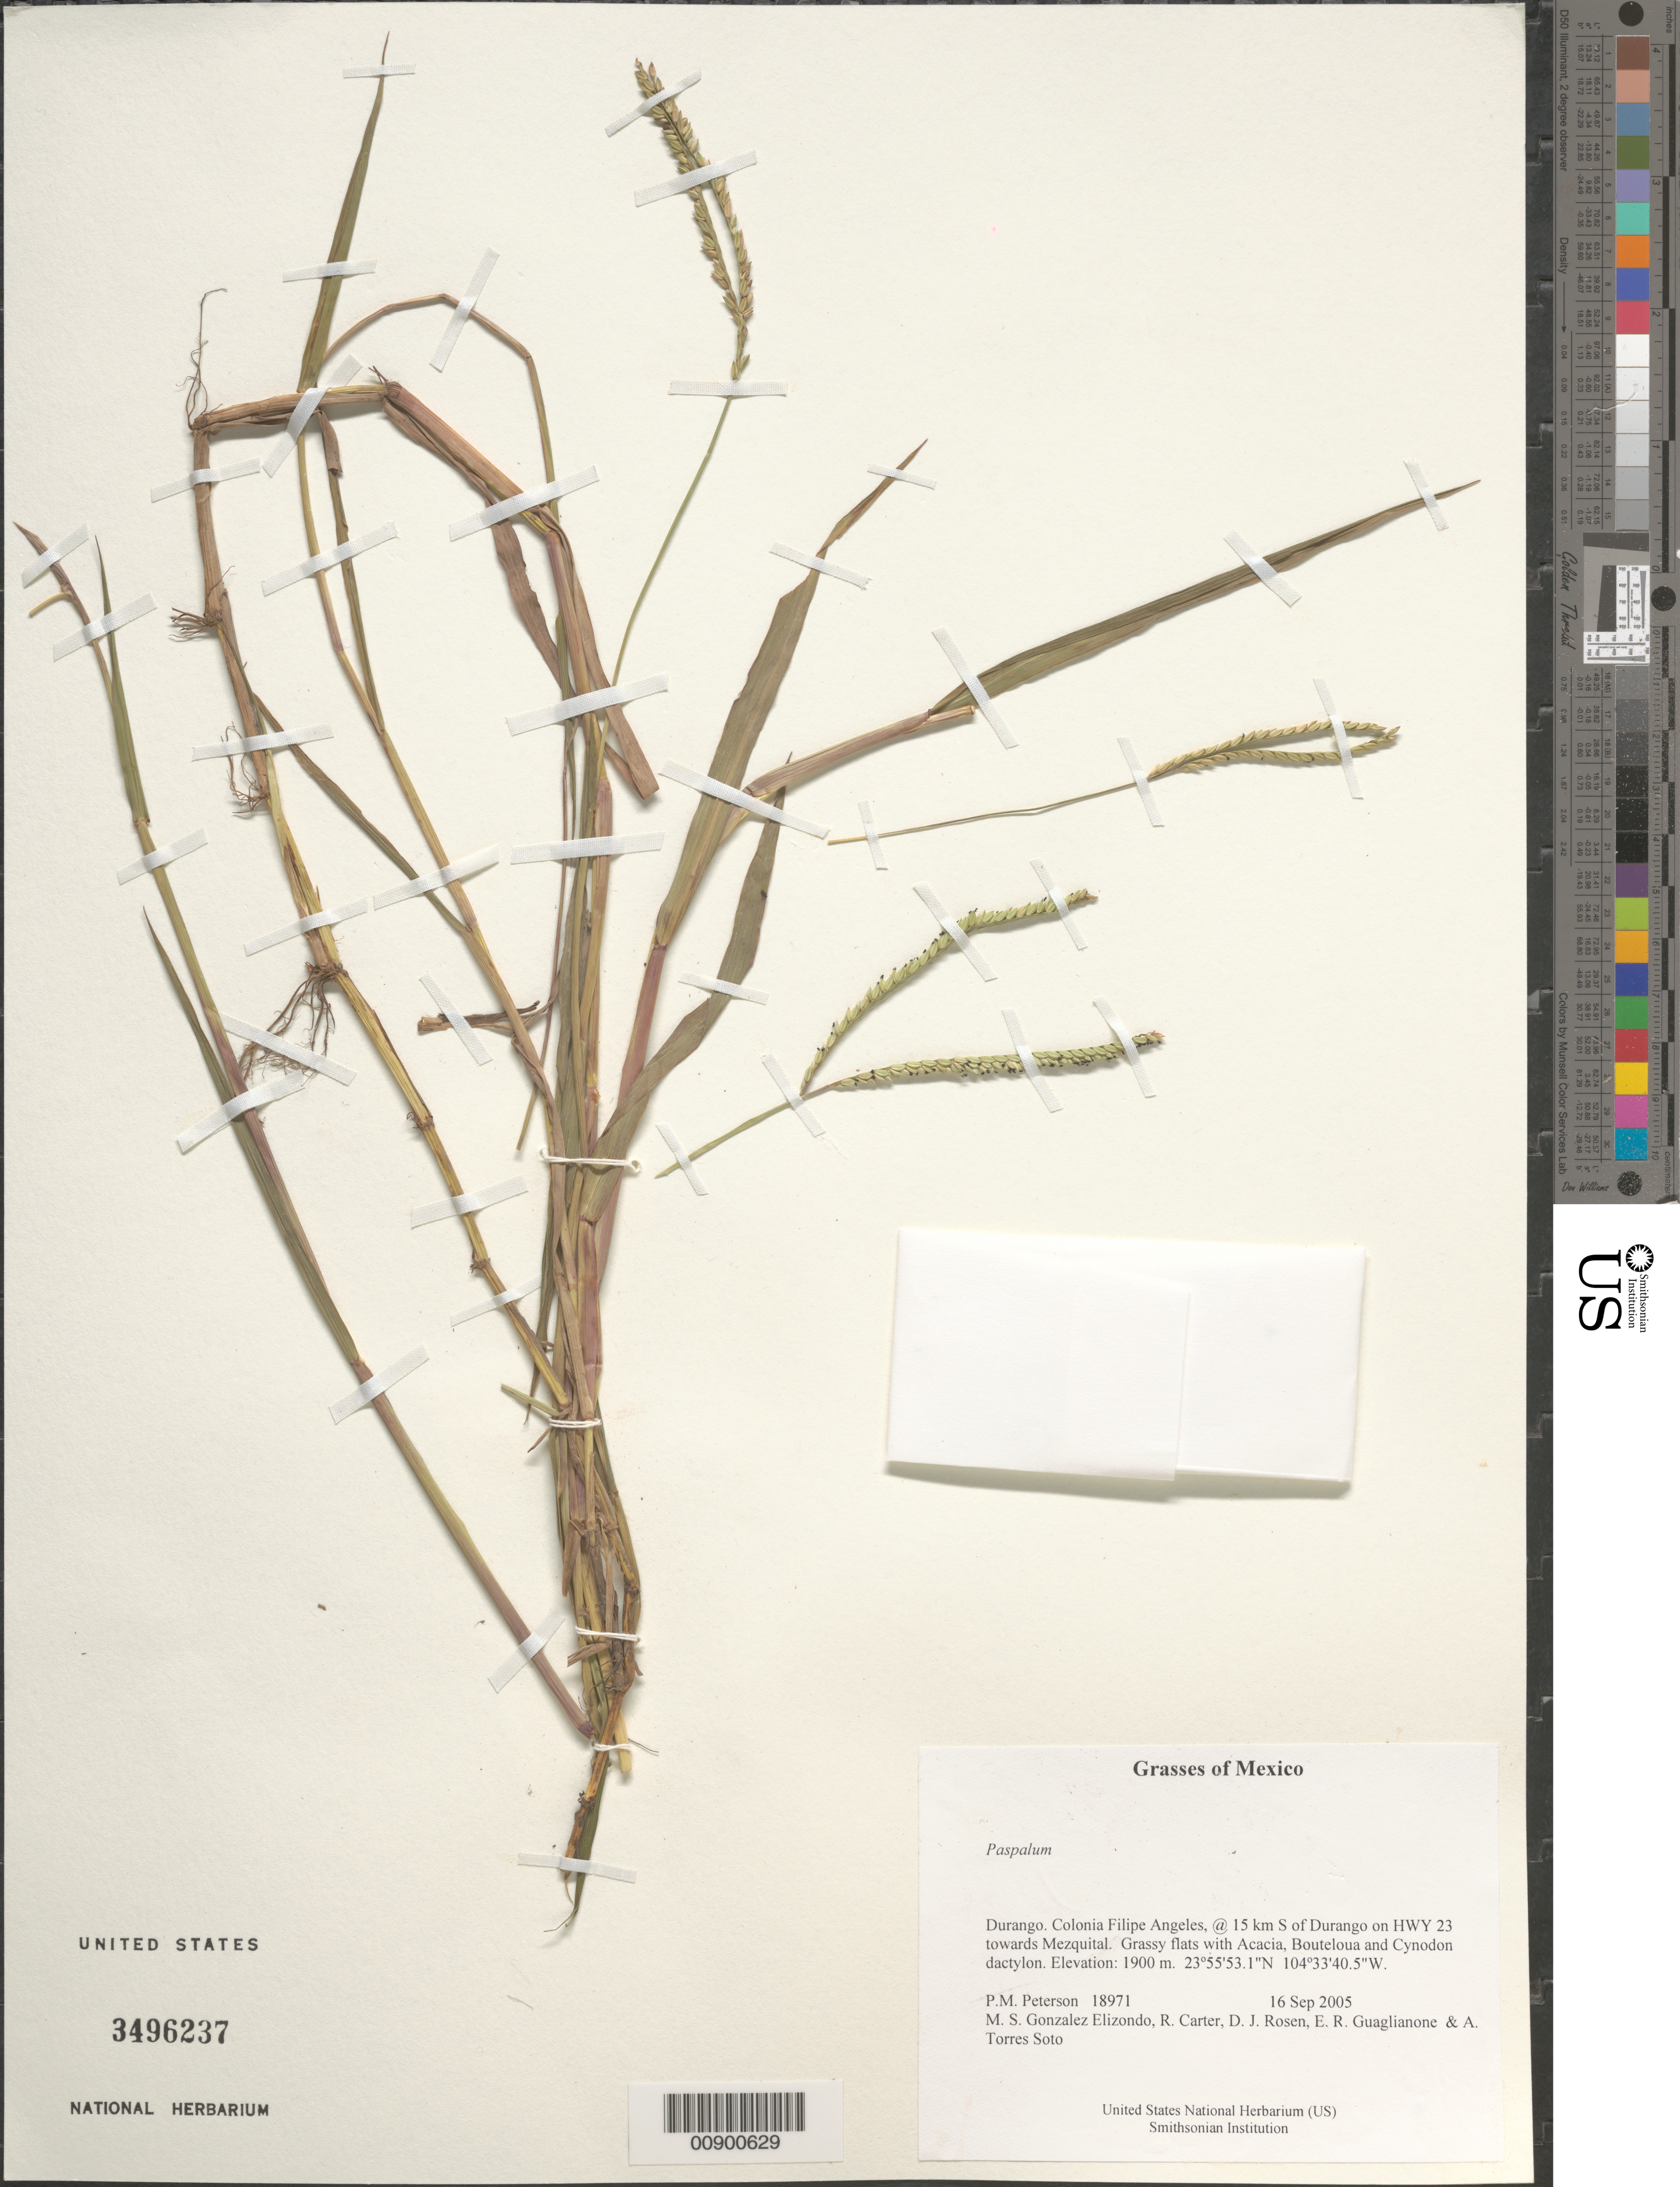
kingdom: Plantae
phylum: Tracheophyta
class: Liliopsida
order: Poales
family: Poaceae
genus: Paspalum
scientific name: Paspalum sp.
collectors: P. M. Peterson, M. S. González-Elizondo, R. Carter, D. J. Rosen, E. R. Guaglianone & A. Torres Soto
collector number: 18971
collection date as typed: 16 Sep 2005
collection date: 2005-09-16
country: Mexico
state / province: Durango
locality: Colonia Filipe Angeles, @ 15 km S of Durango on HWY 23 towards Mezquital. Grassy flats with Acacia, Bouteloua and Cynodon dactylon.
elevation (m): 1900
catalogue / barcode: US 3496237